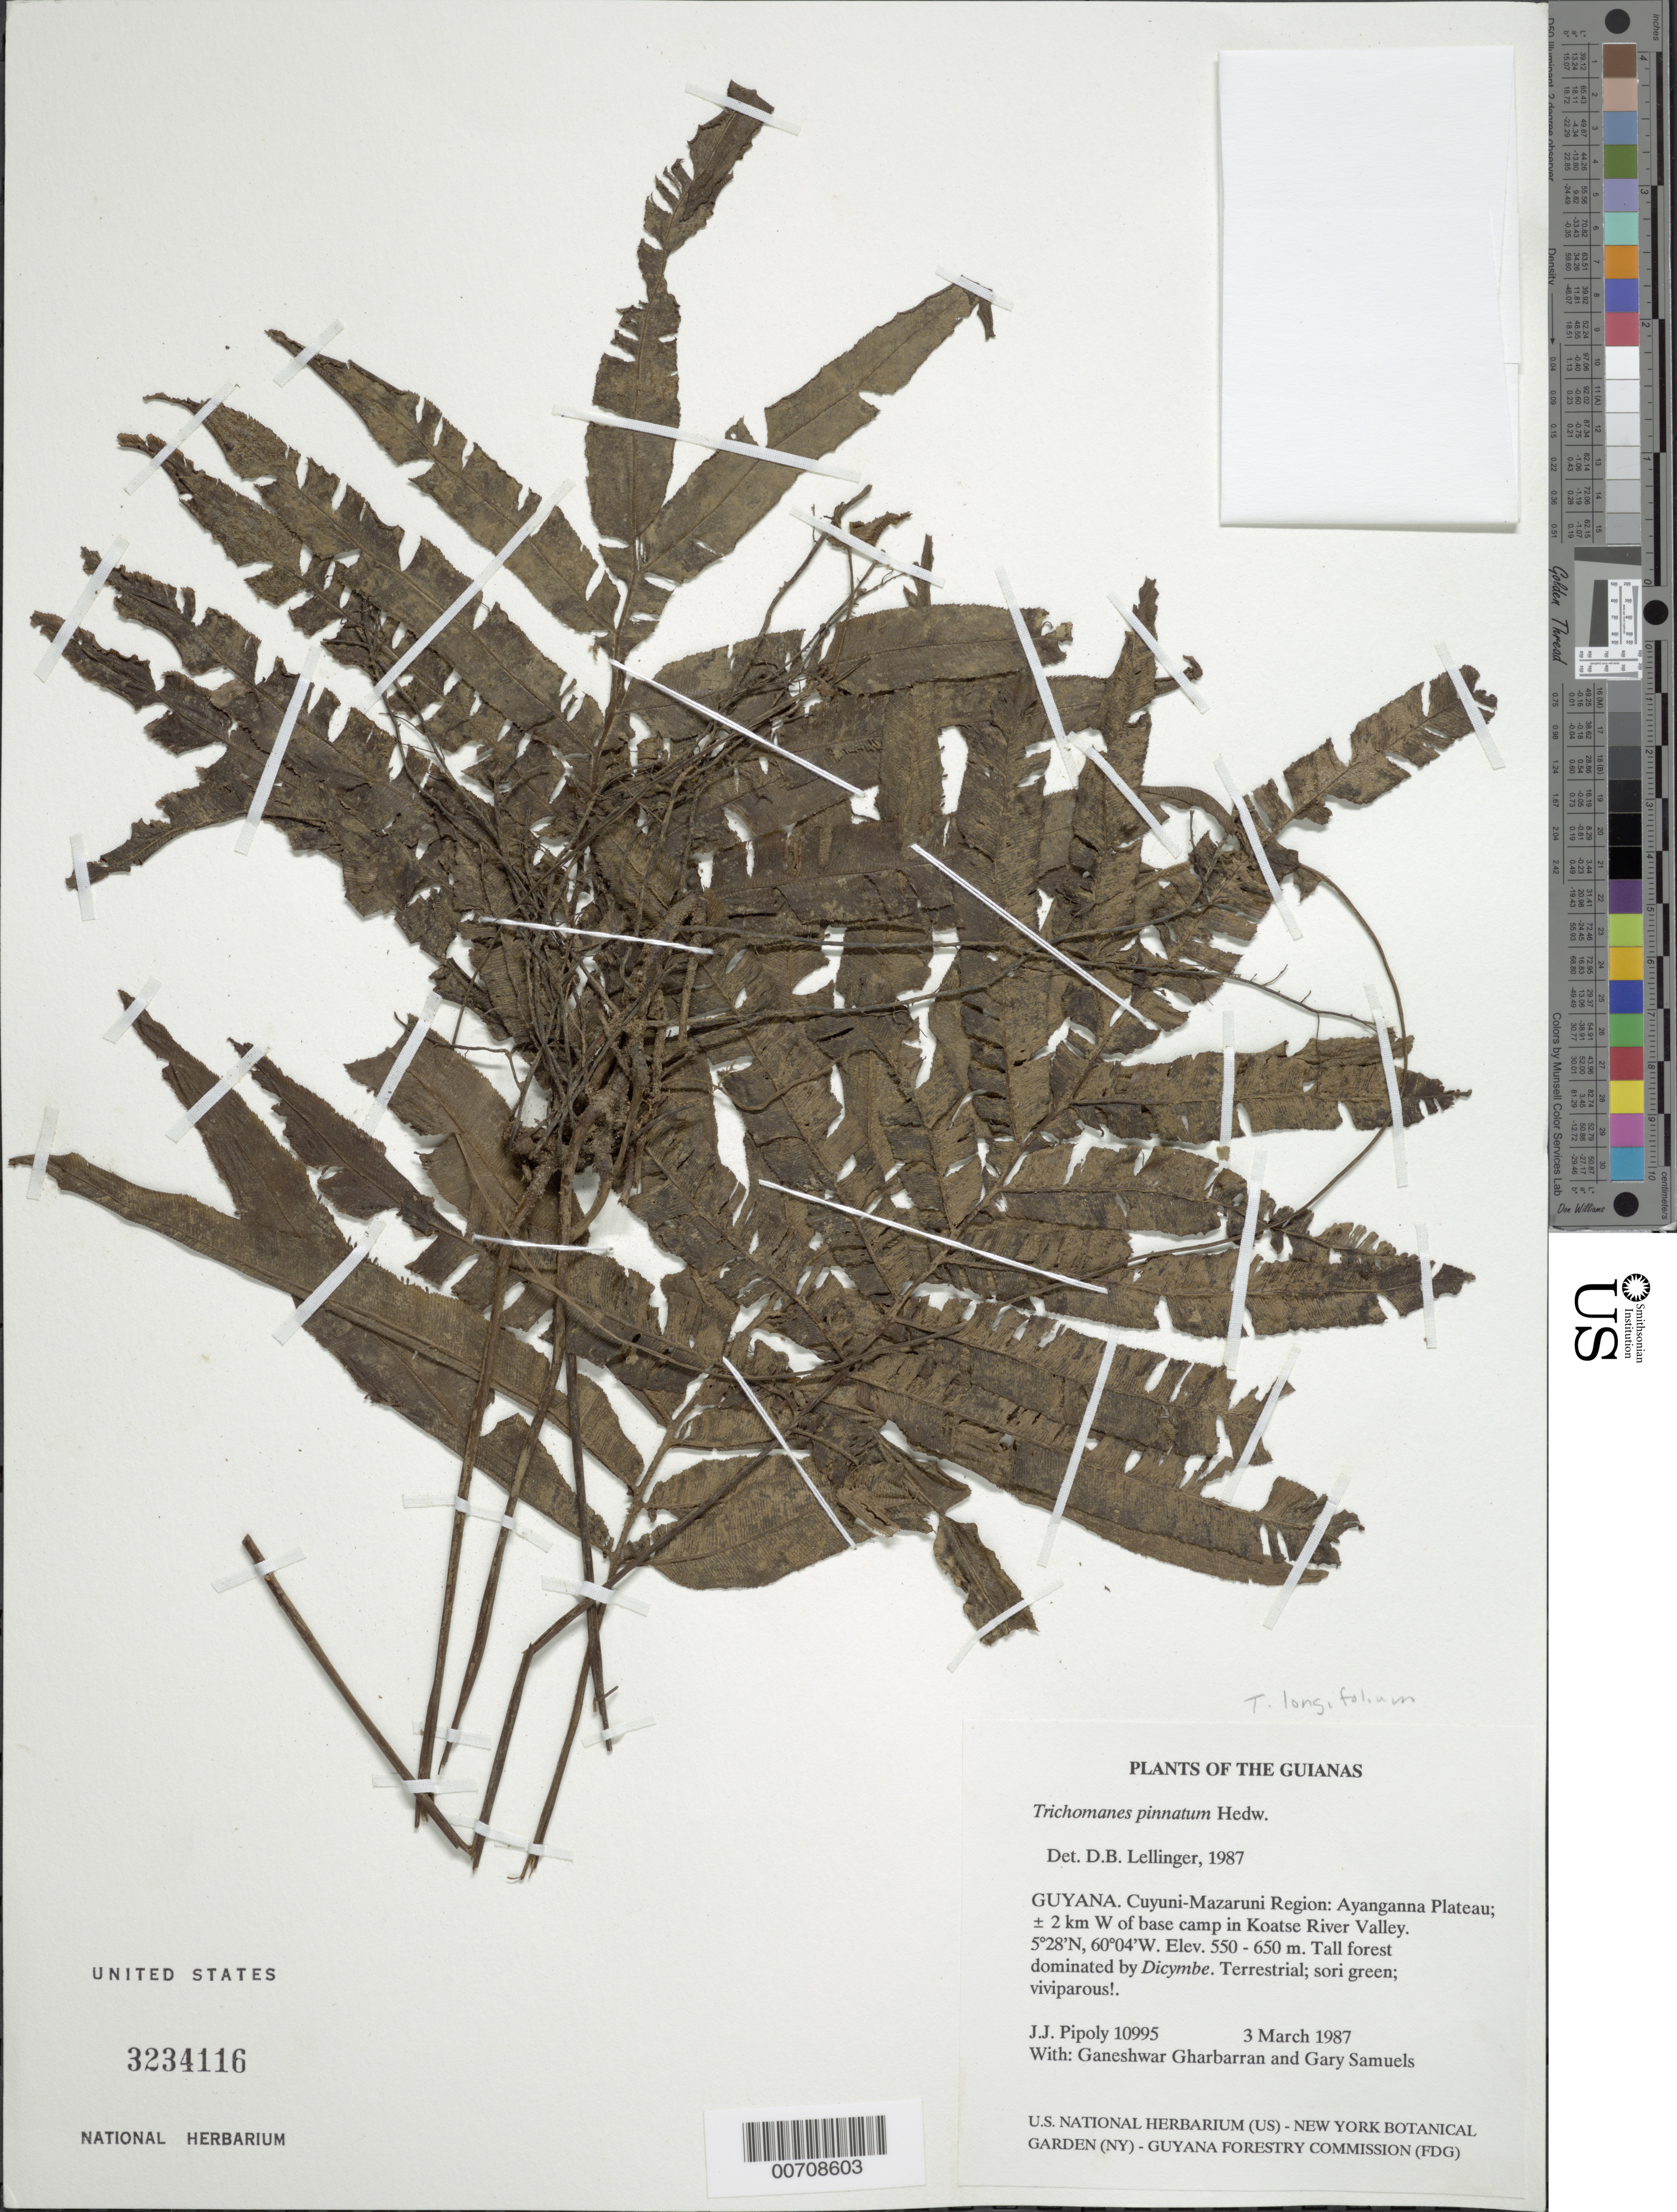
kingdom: Plantae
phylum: Tracheophyta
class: Polypodiopsida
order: Hymenophyllales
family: Hymenophyllaceae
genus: Trichomanes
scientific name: Trichomanes longifolium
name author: Desv.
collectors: J. J. Pipoly, G. Gharbarran & G. Samuels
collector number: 10995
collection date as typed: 3 March 1987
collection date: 1987-03-03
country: Guyana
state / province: Cuyuni-Mazaruni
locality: Ayanganna Plateau; ± 2 km W of base camp in Koatse River Valley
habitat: Tall forest dominated by Dicymbe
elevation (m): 550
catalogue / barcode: US 3234116